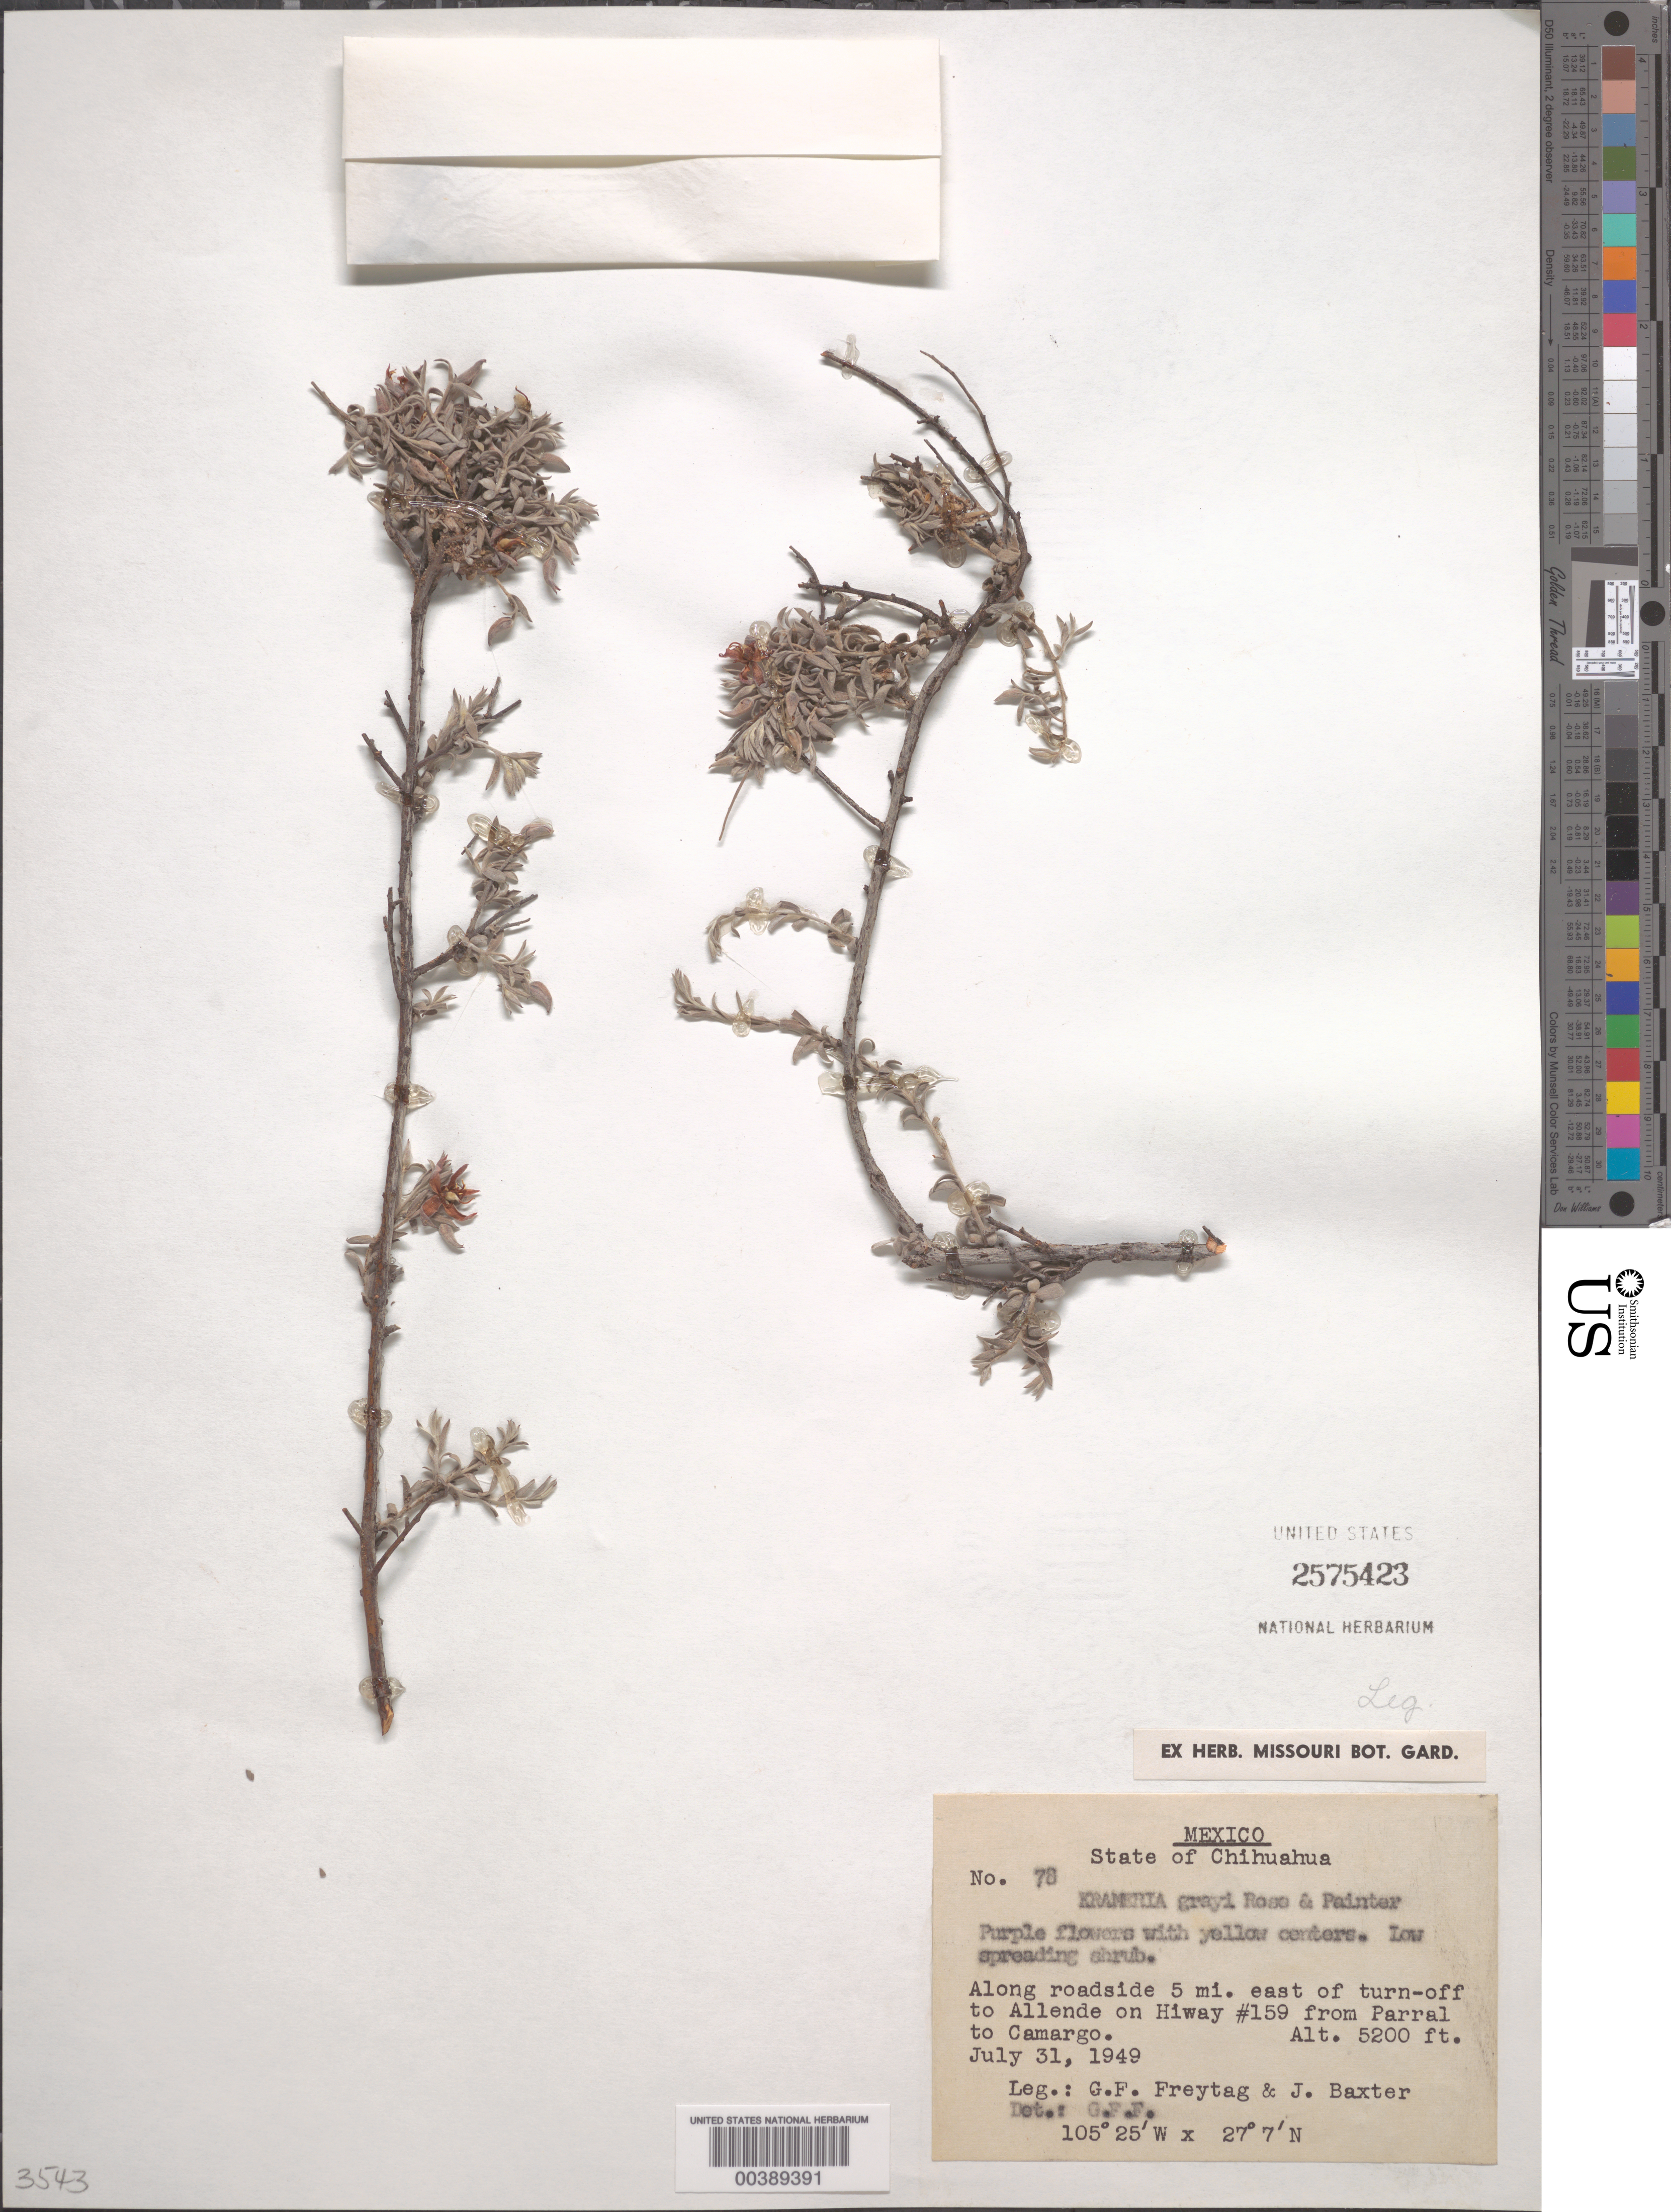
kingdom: Plantae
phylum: Tracheophyta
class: Magnoliopsida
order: Zygophyllales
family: Krameriaceae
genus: Krameria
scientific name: Krameria grayi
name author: Rose & J.H. Painter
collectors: G. F. Freytag & J. Baxter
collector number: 78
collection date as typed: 31 Jul 1949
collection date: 1949-07-31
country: Mexico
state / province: Chihuahua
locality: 5 mi E of turn-off to Allende on hwy 159 from Parral to Camargo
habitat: Along roadside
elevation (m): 1585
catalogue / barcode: US 2575423